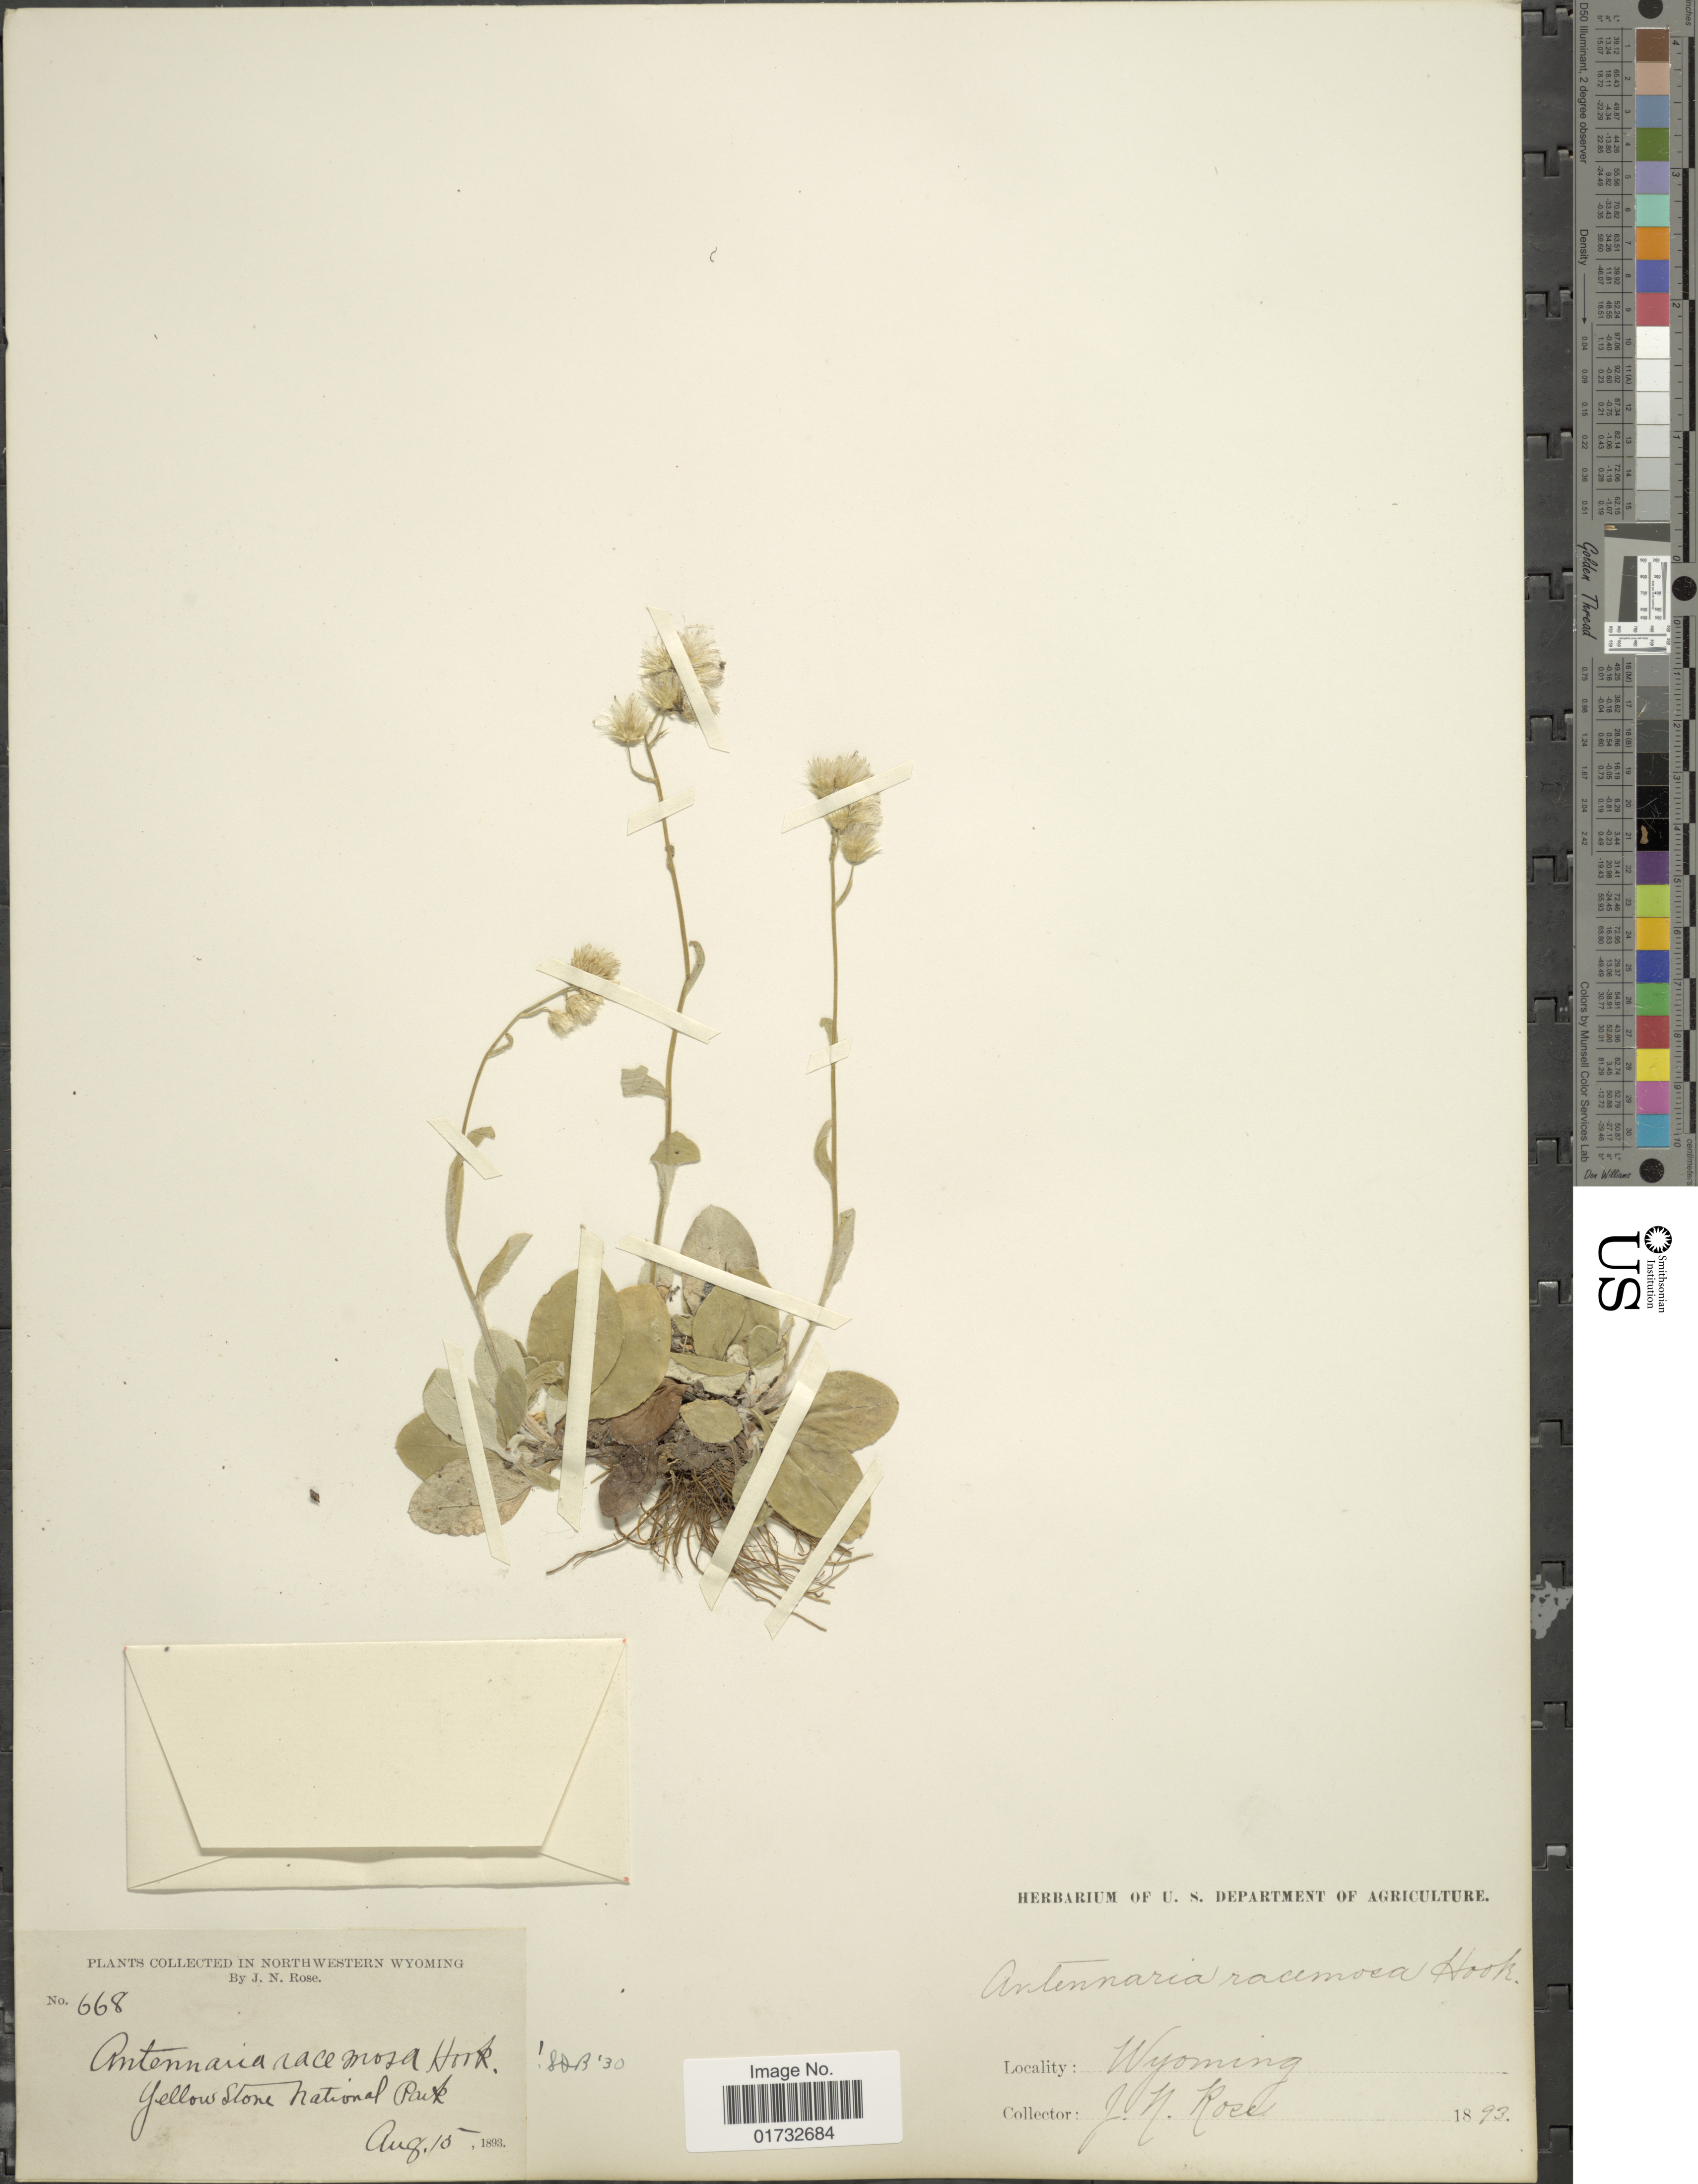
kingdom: Plantae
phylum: Tracheophyta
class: Magnoliopsida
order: Asterales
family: Asteraceae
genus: Antennaria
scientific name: Antennaria racemosa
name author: Hook.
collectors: J. N. Rose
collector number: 668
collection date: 1893-08-15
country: United States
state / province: Wyoming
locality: Northwestern Wyoming. Yellowstone National Park